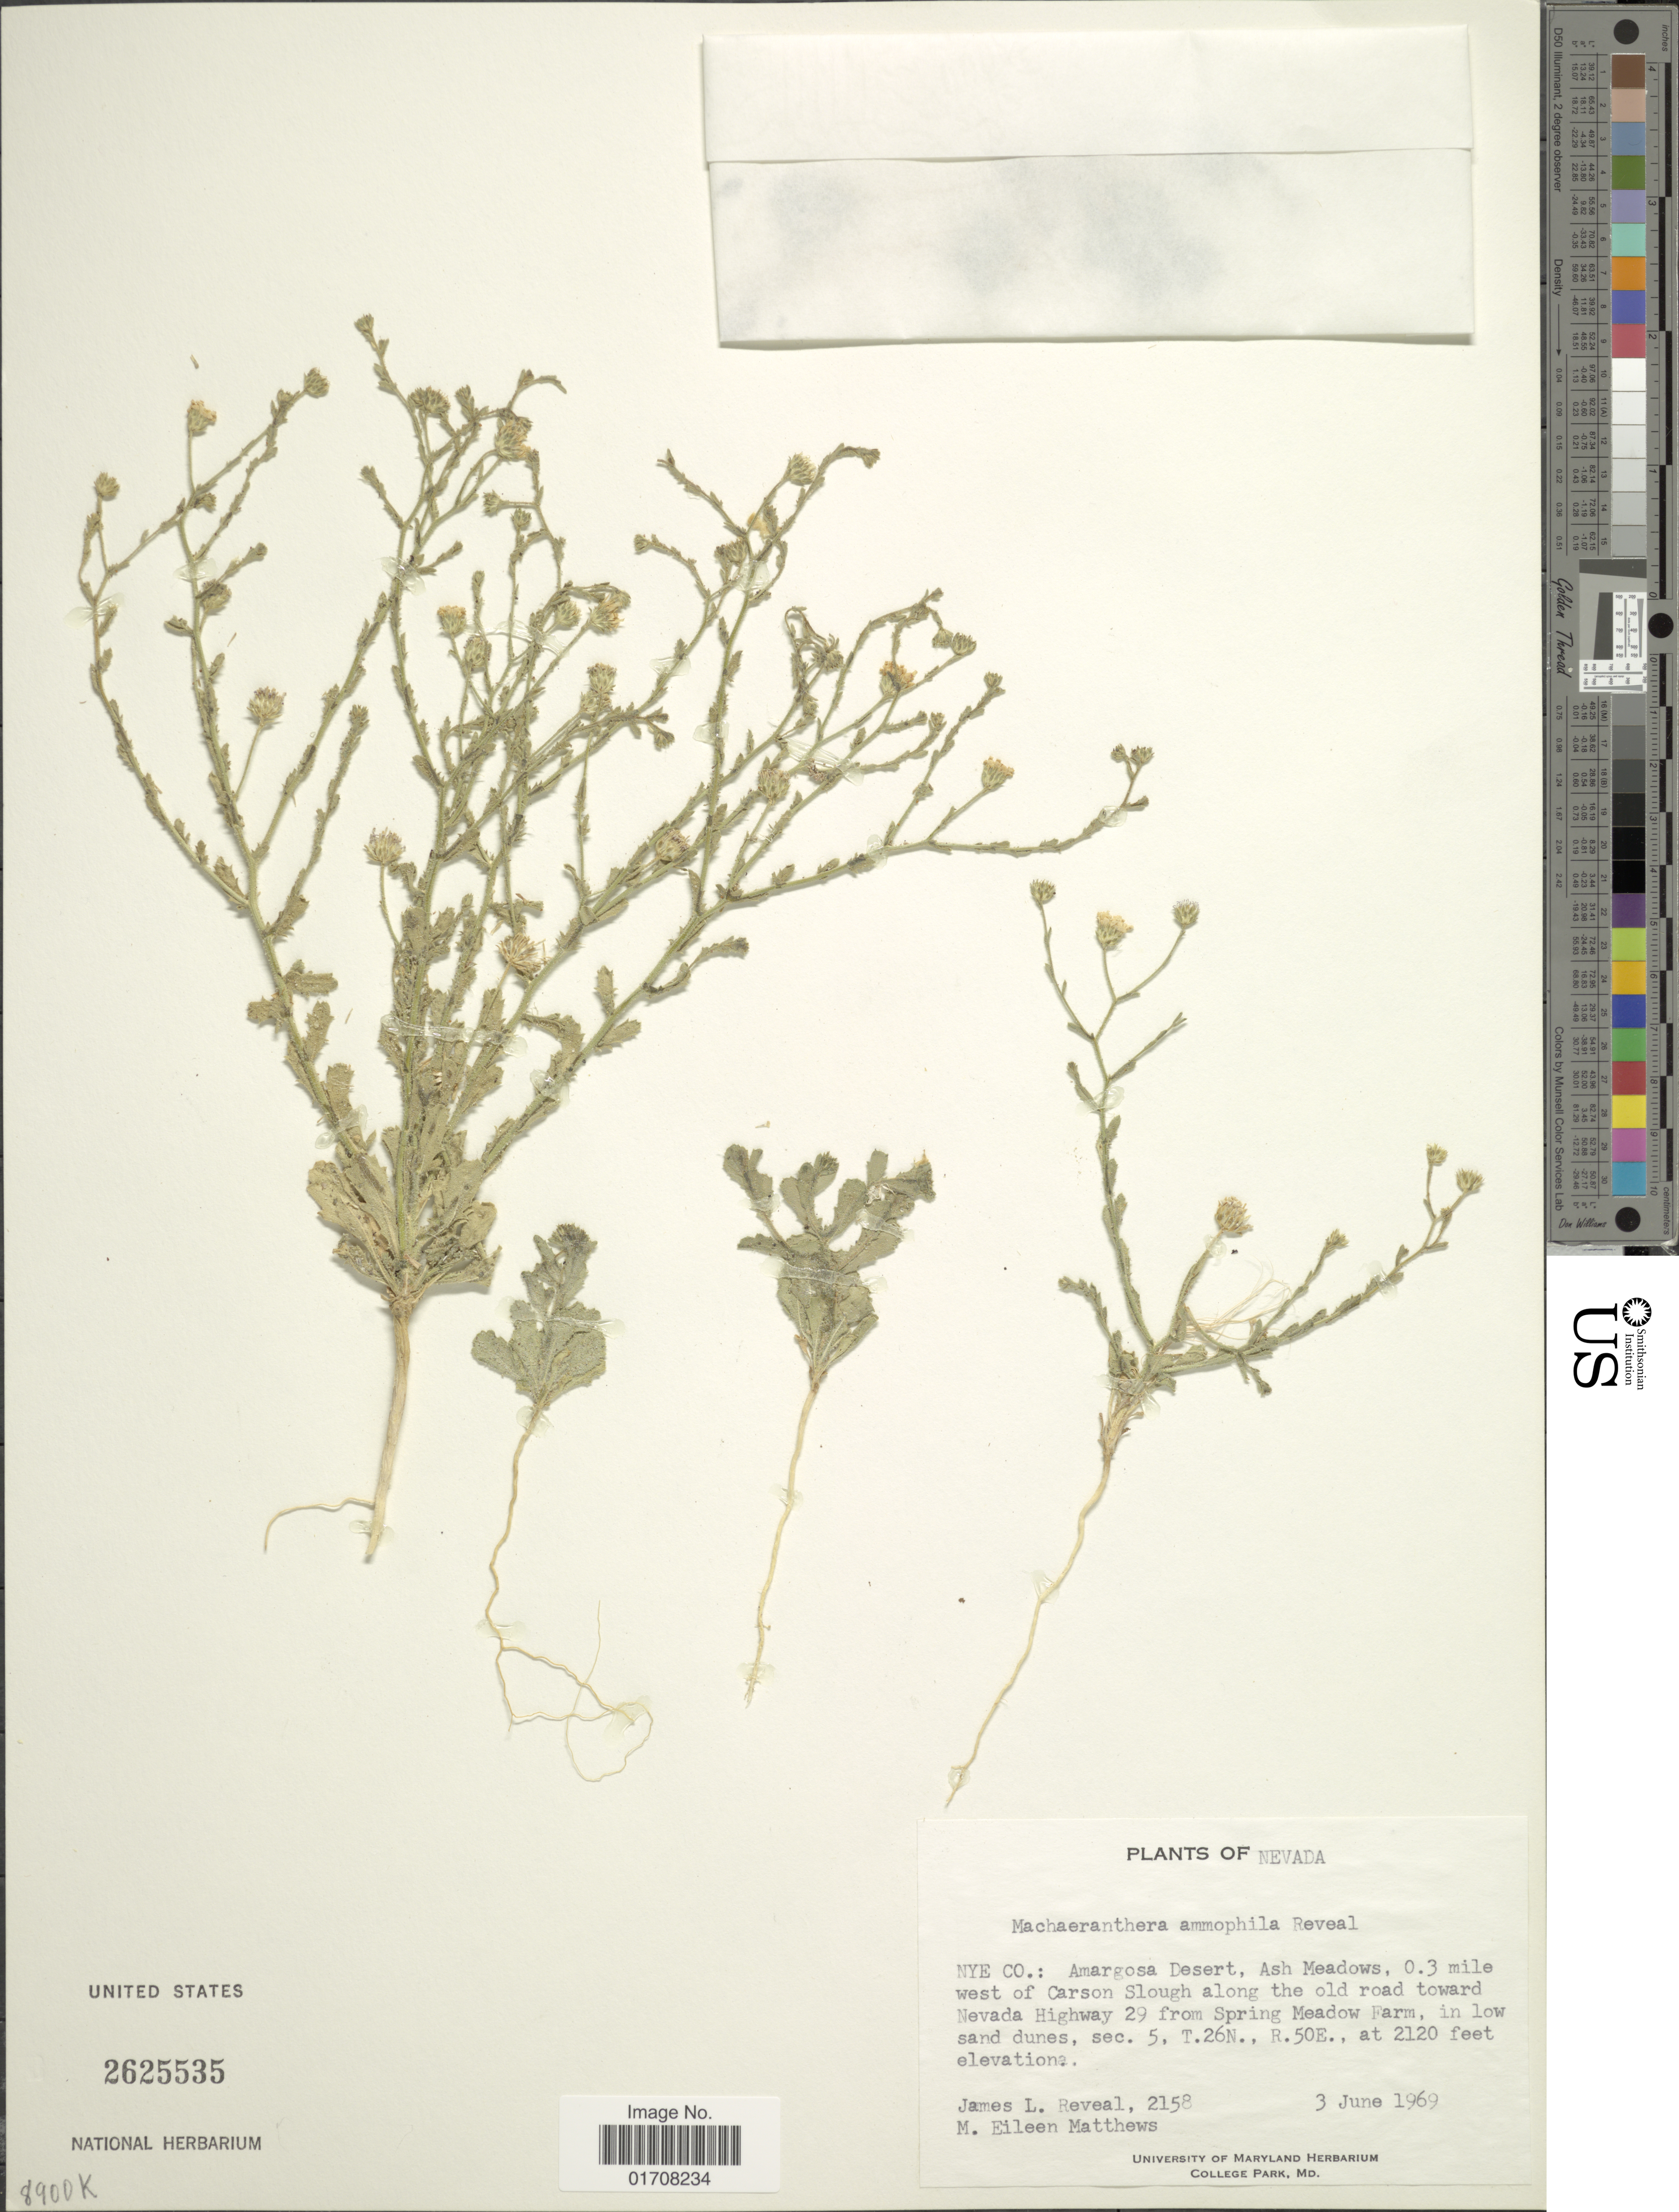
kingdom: Plantae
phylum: Tracheophyta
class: Magnoliopsida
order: Asterales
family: Asteraceae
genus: Machaeranthera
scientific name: Machaeranthera ammophila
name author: Reveal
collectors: J. L. Reveal & M. E. Matthews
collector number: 2158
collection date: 1969-06-03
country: United States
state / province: Nevada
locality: Nye Co., Amargosa Desert, Ash Meadows, 0.3 mile west of Carson Slough along the old road toward Nevada Highway 29 from Spring Meadow Farm, sec. 5, T26N, R50E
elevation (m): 646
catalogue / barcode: US 2625535